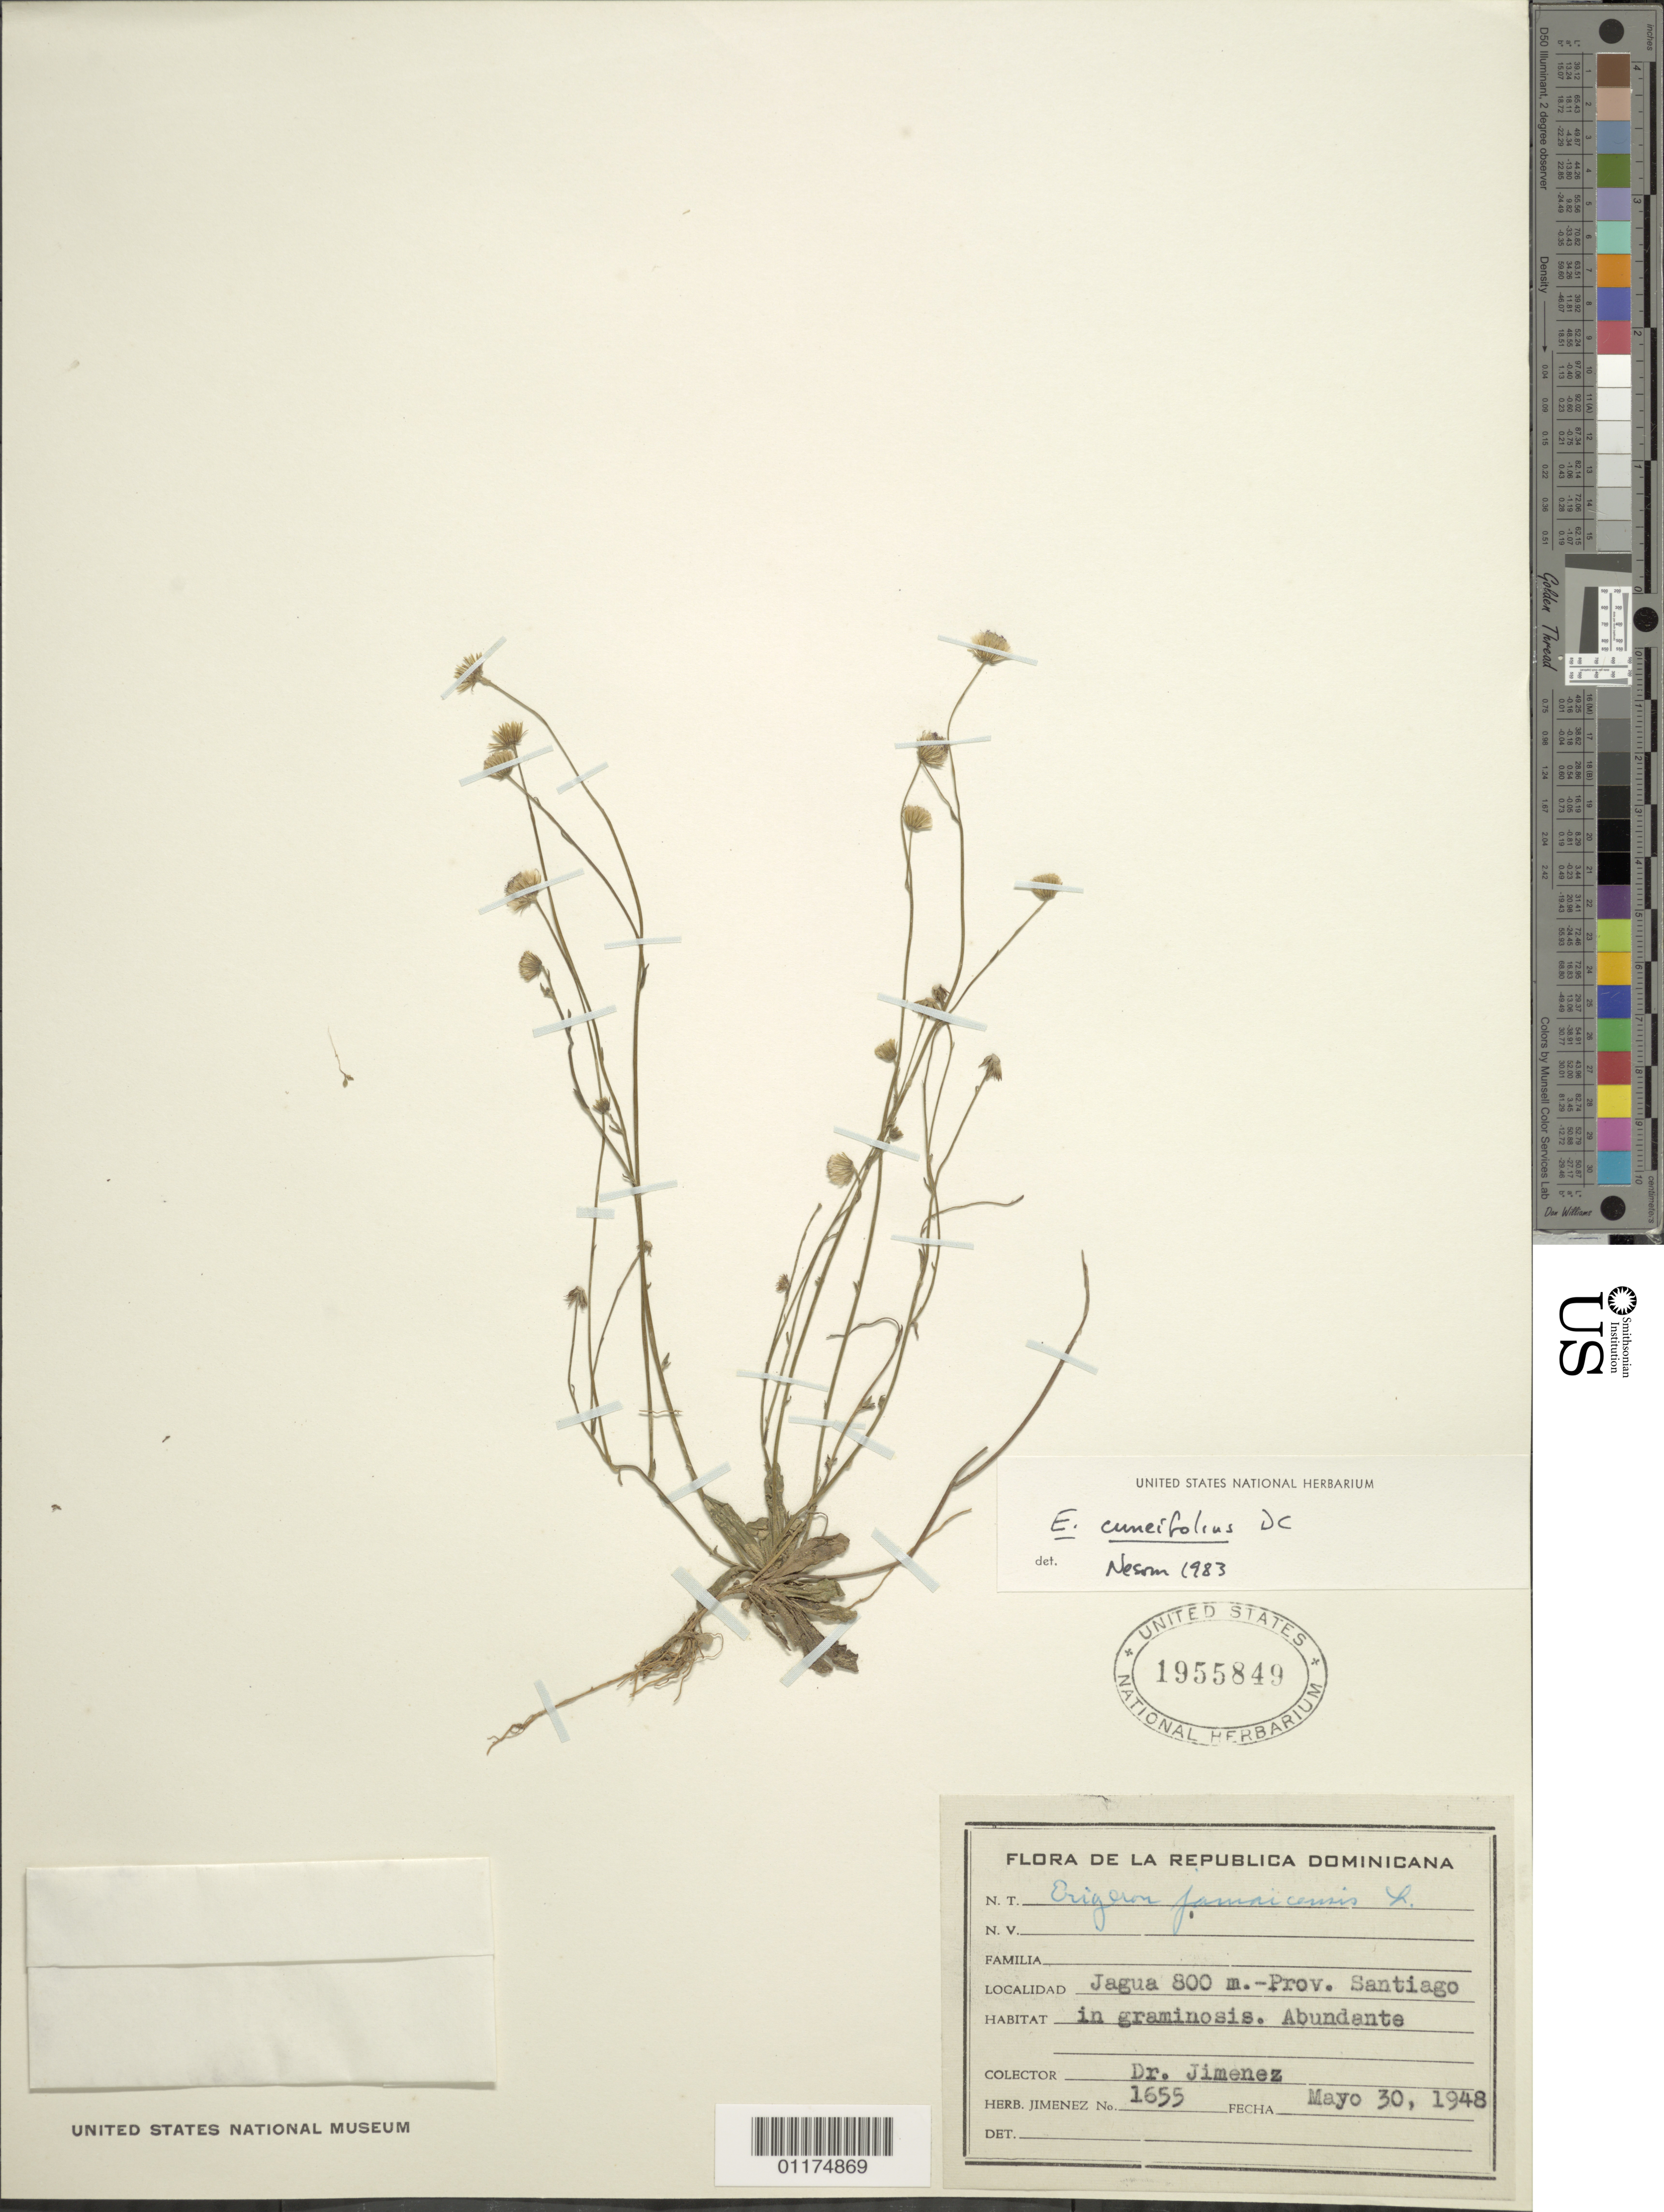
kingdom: Plantae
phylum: Tracheophyta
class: Magnoliopsida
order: Asterales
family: Asteraceae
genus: Erigeron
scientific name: Erigeron cuneifolius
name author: DC.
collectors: J. J. Jiménez Almonte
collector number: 1655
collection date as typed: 30 May 1948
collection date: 1948-05-30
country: Dominican Republic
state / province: Santiago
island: Hispaniola I.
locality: Jagua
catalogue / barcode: US 1955849